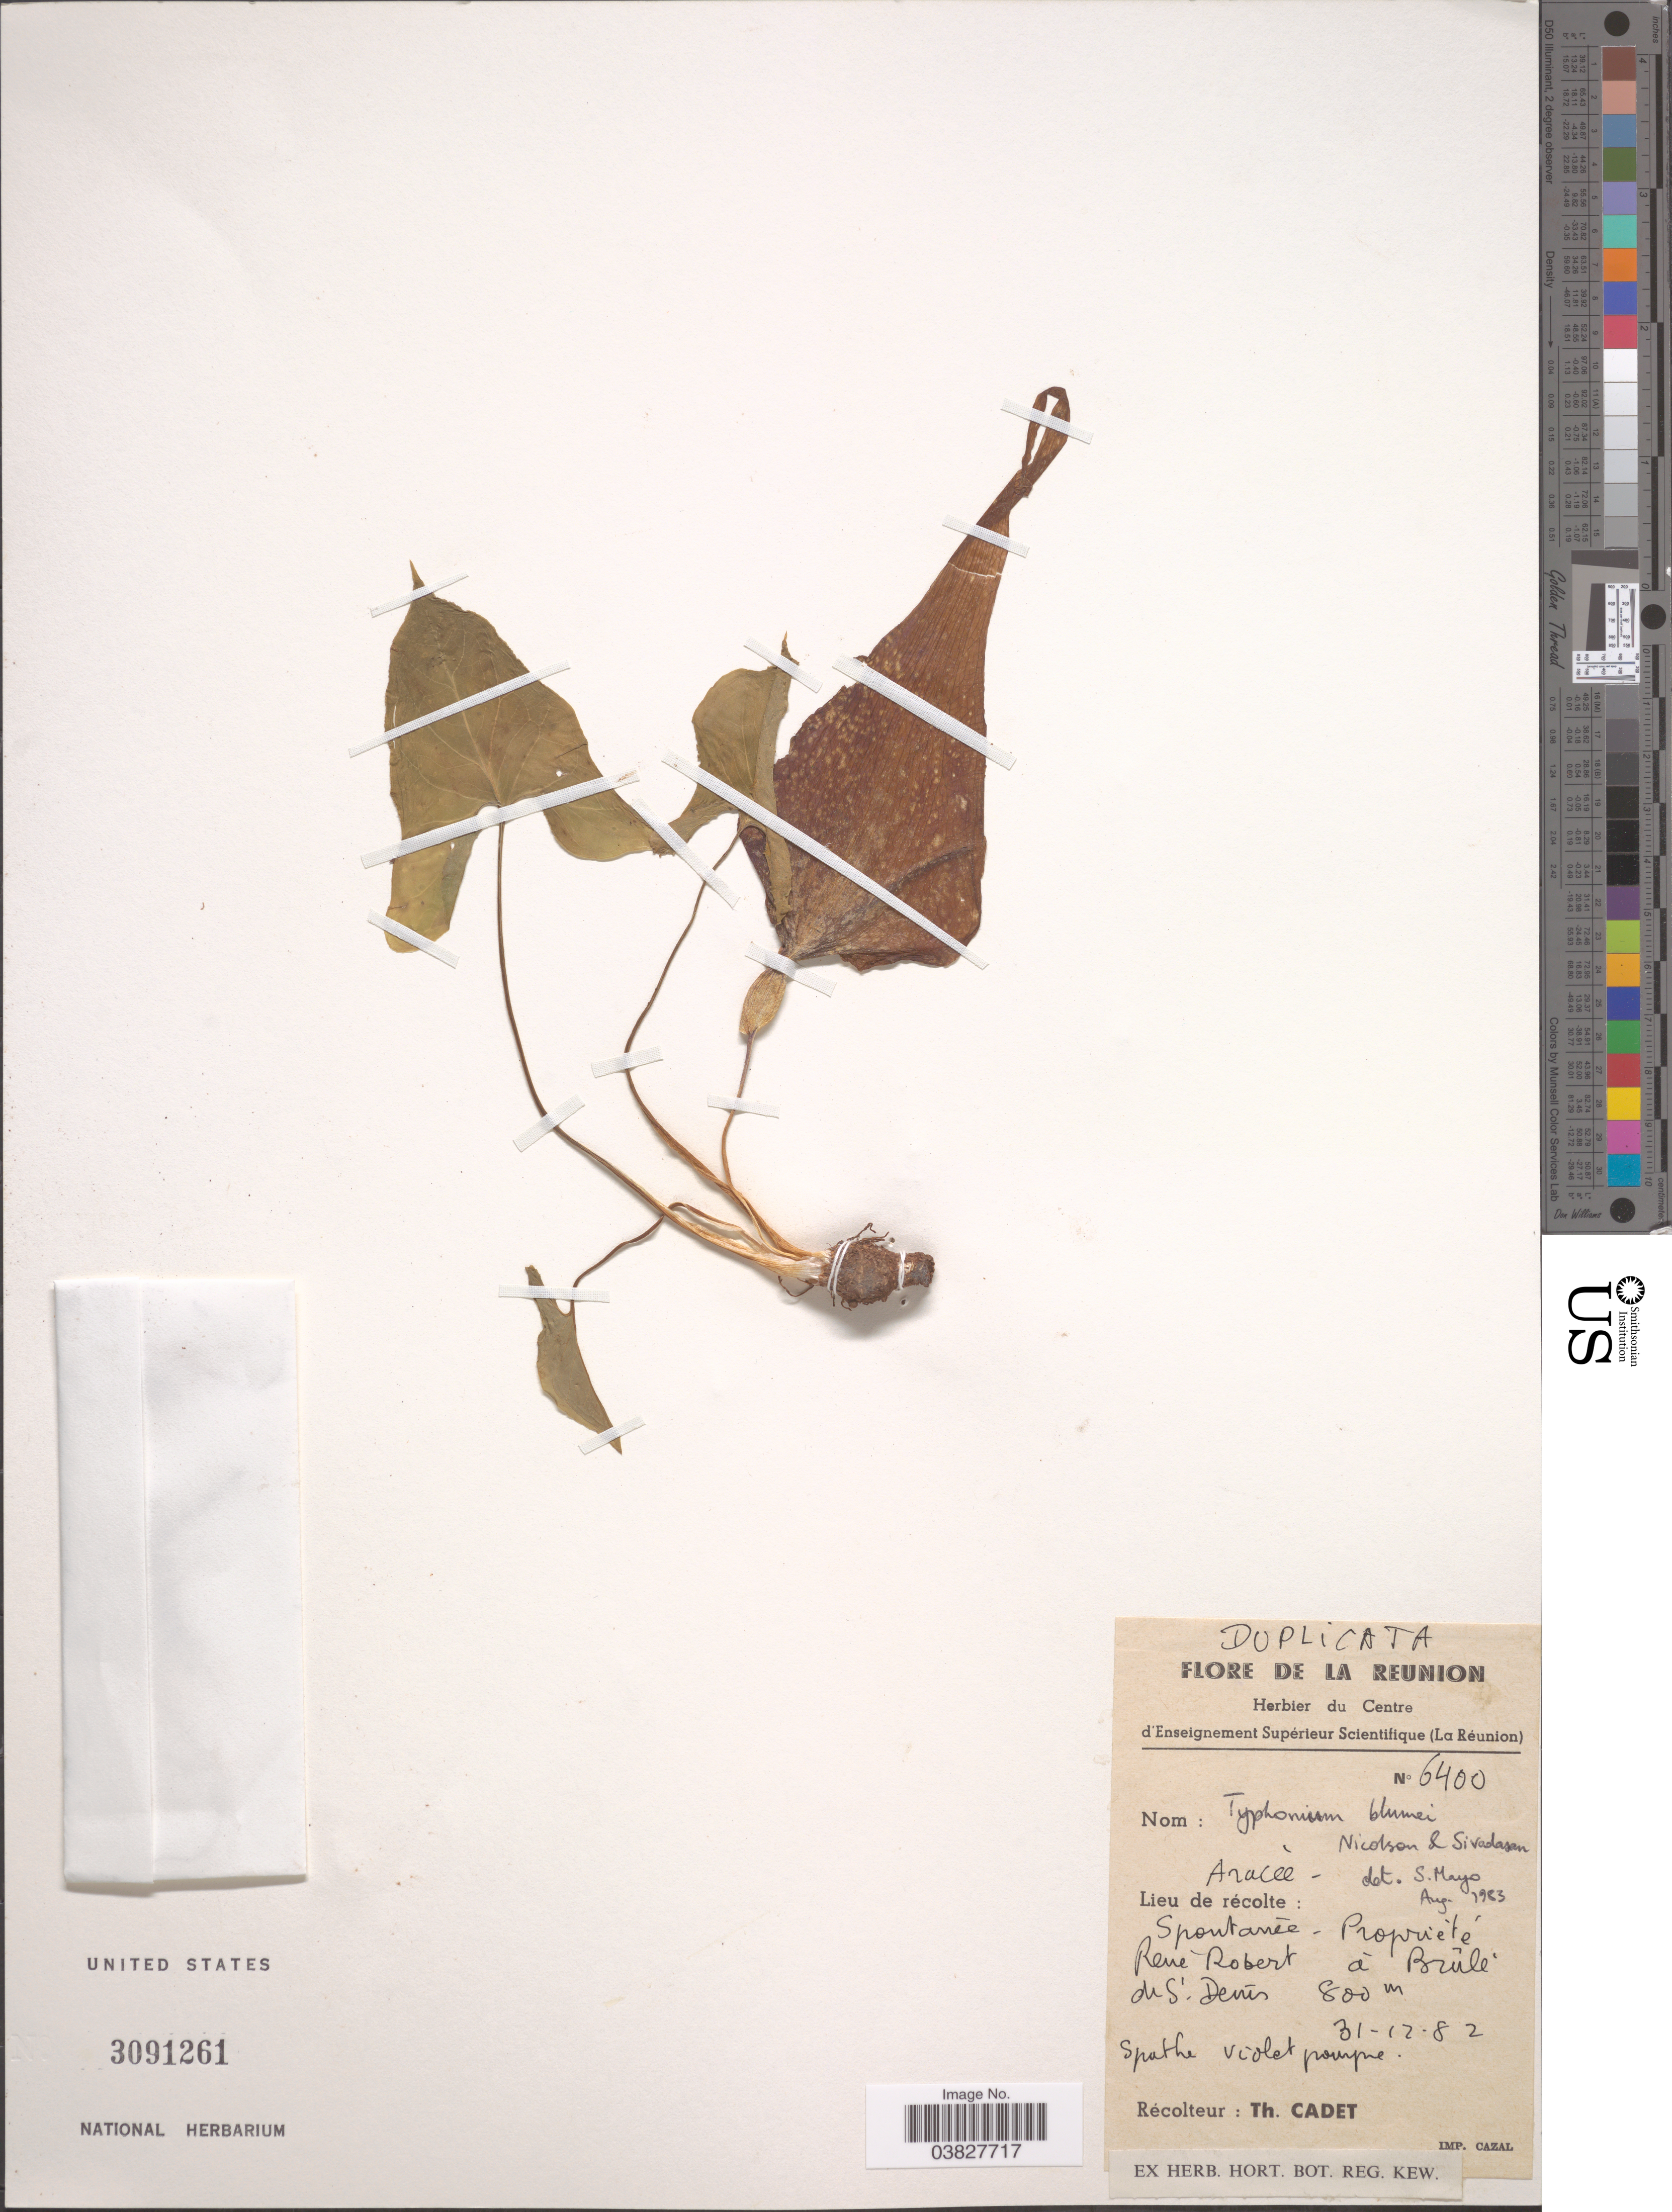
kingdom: Plantae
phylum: Tracheophyta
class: Liliopsida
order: Alismatales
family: Araceae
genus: Typhonium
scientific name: Typhonium blumei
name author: Nicolson & Sivad.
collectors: T. Cadet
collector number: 6400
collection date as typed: Transcribed d/m/y: 31/12/82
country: Reunion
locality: Spontanée - Proprieté Rene Robert á Brúle du St. Denis.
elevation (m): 800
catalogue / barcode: US 3091261